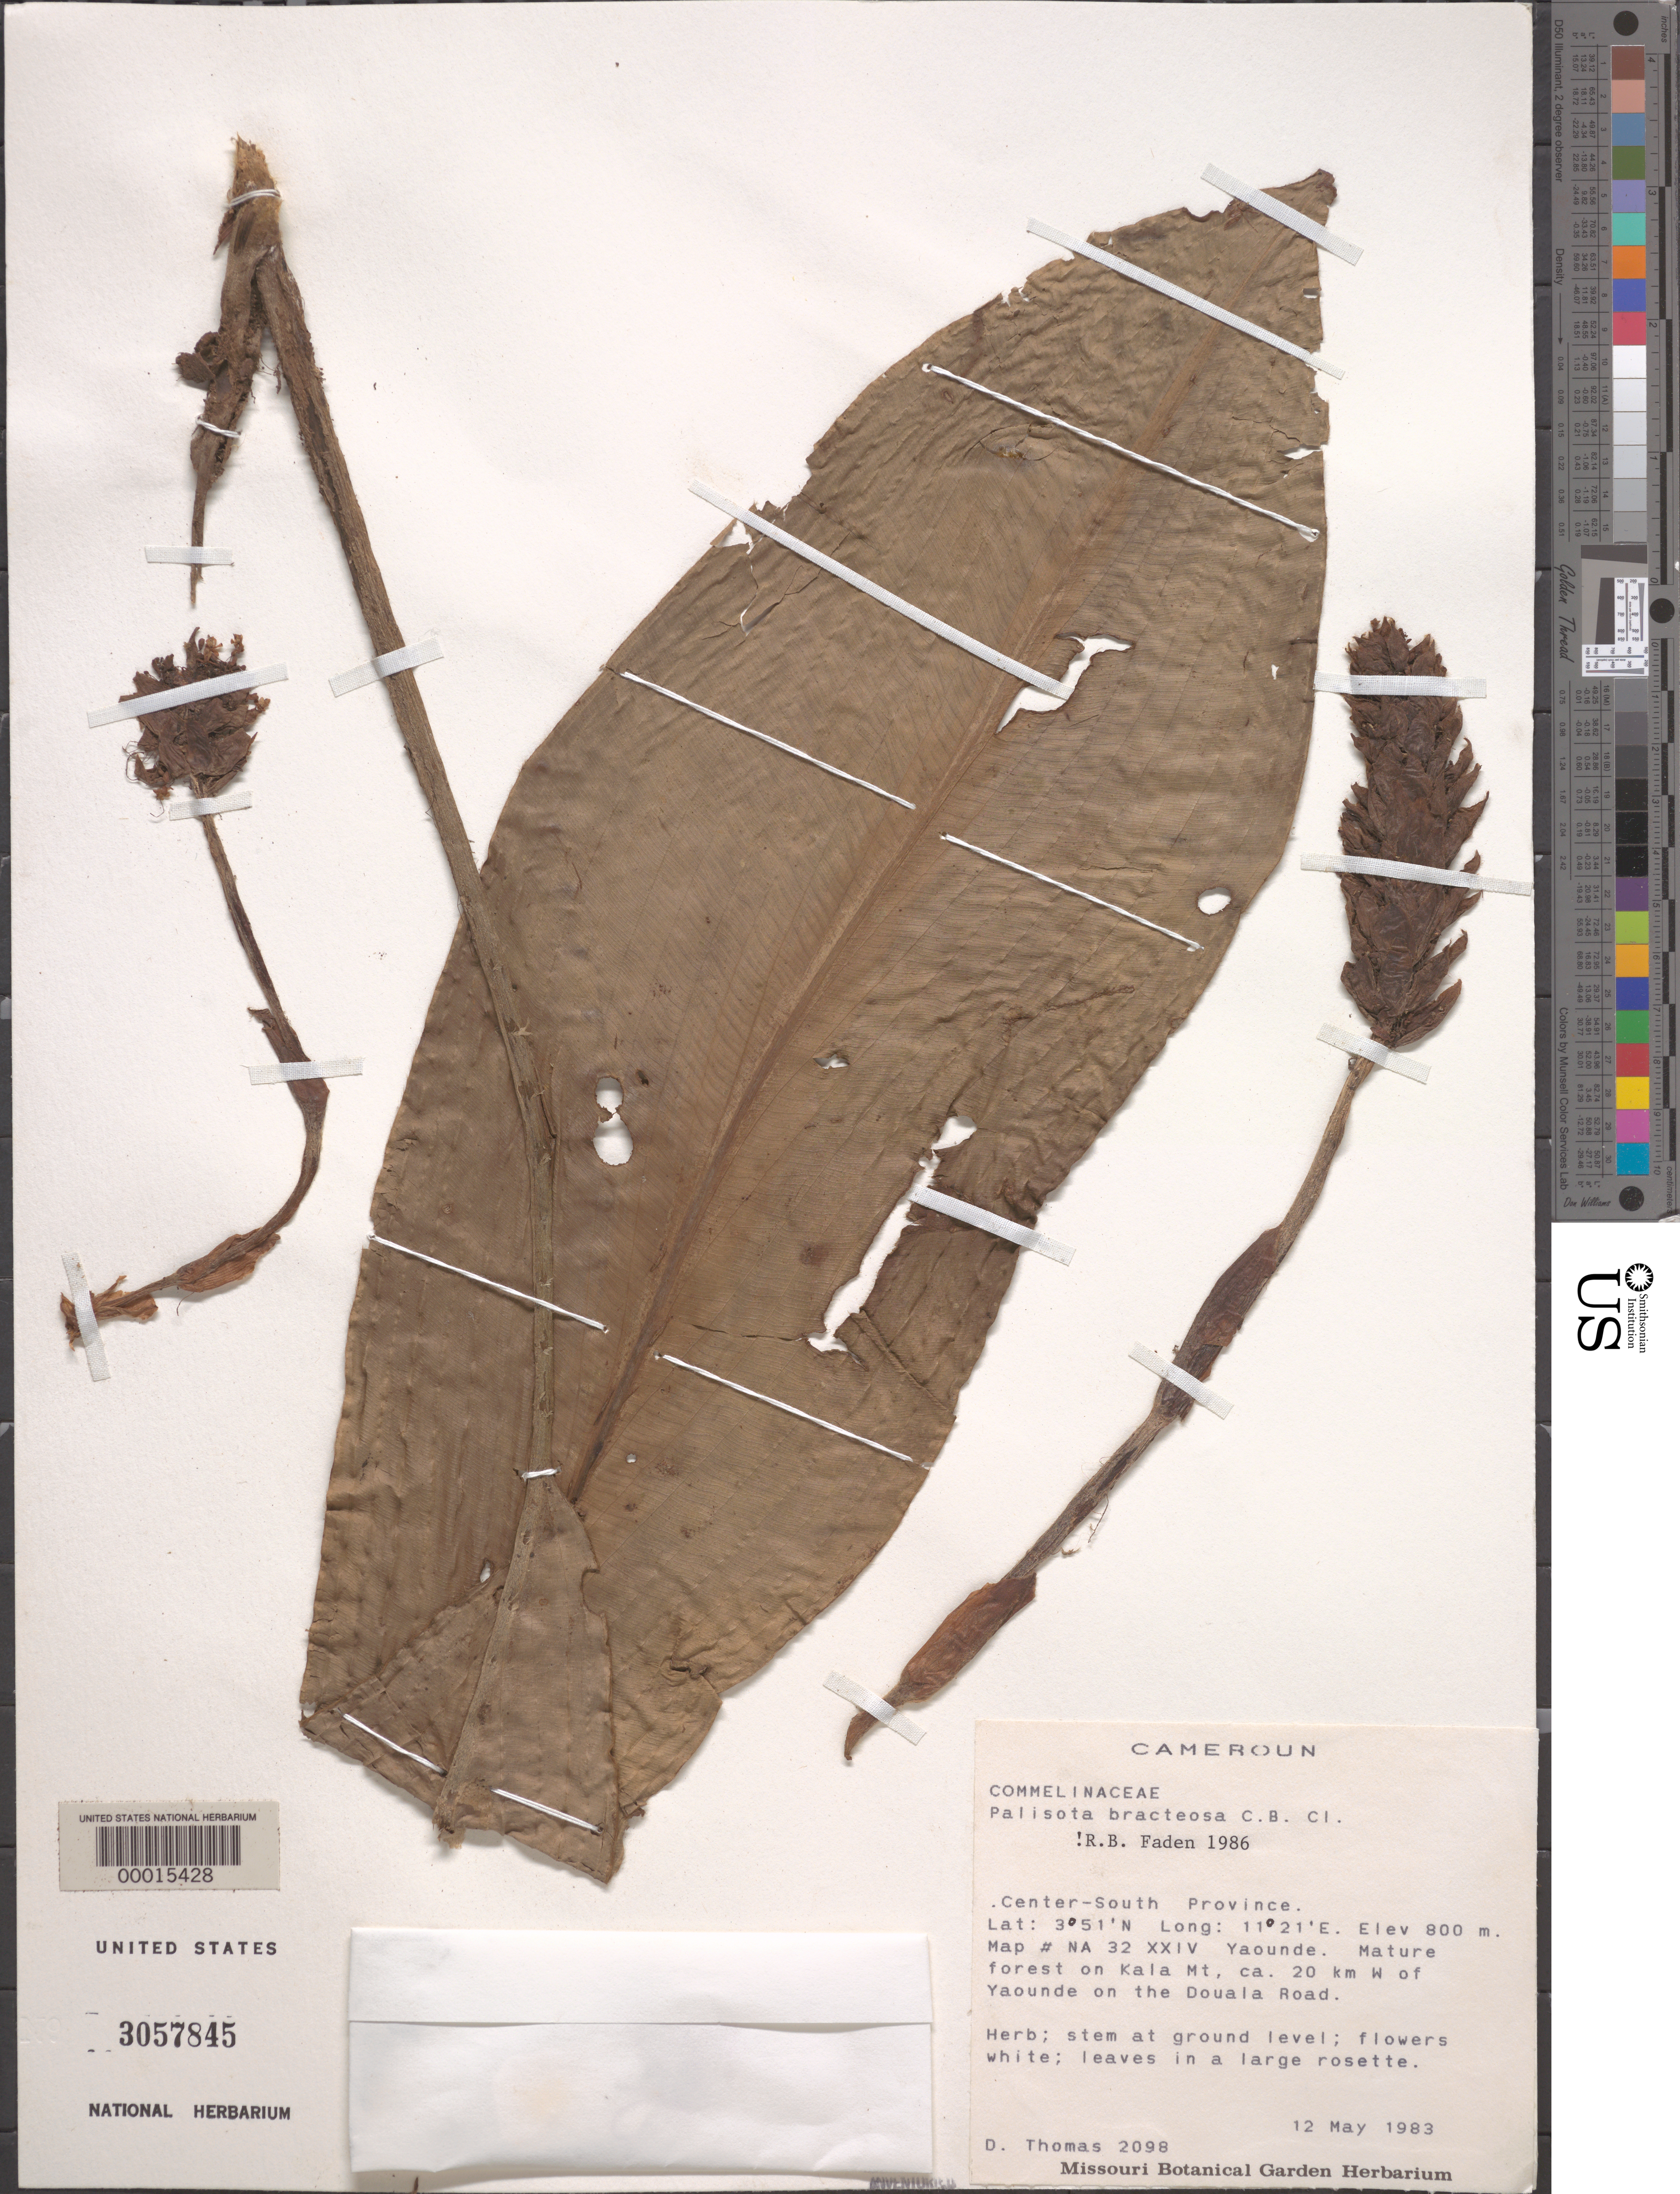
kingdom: Plantae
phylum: Tracheophyta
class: Liliopsida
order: Commelinales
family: Commelinaceae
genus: Palisota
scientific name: Palisota bracteosa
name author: C.B. Clarke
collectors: D. Thomas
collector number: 2098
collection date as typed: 12 May 1983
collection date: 1983-05-12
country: Cameroon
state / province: Centre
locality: Kala mt., 20 km w of yaounde on the douala rd.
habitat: Mature forest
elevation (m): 800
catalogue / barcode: US 3057845